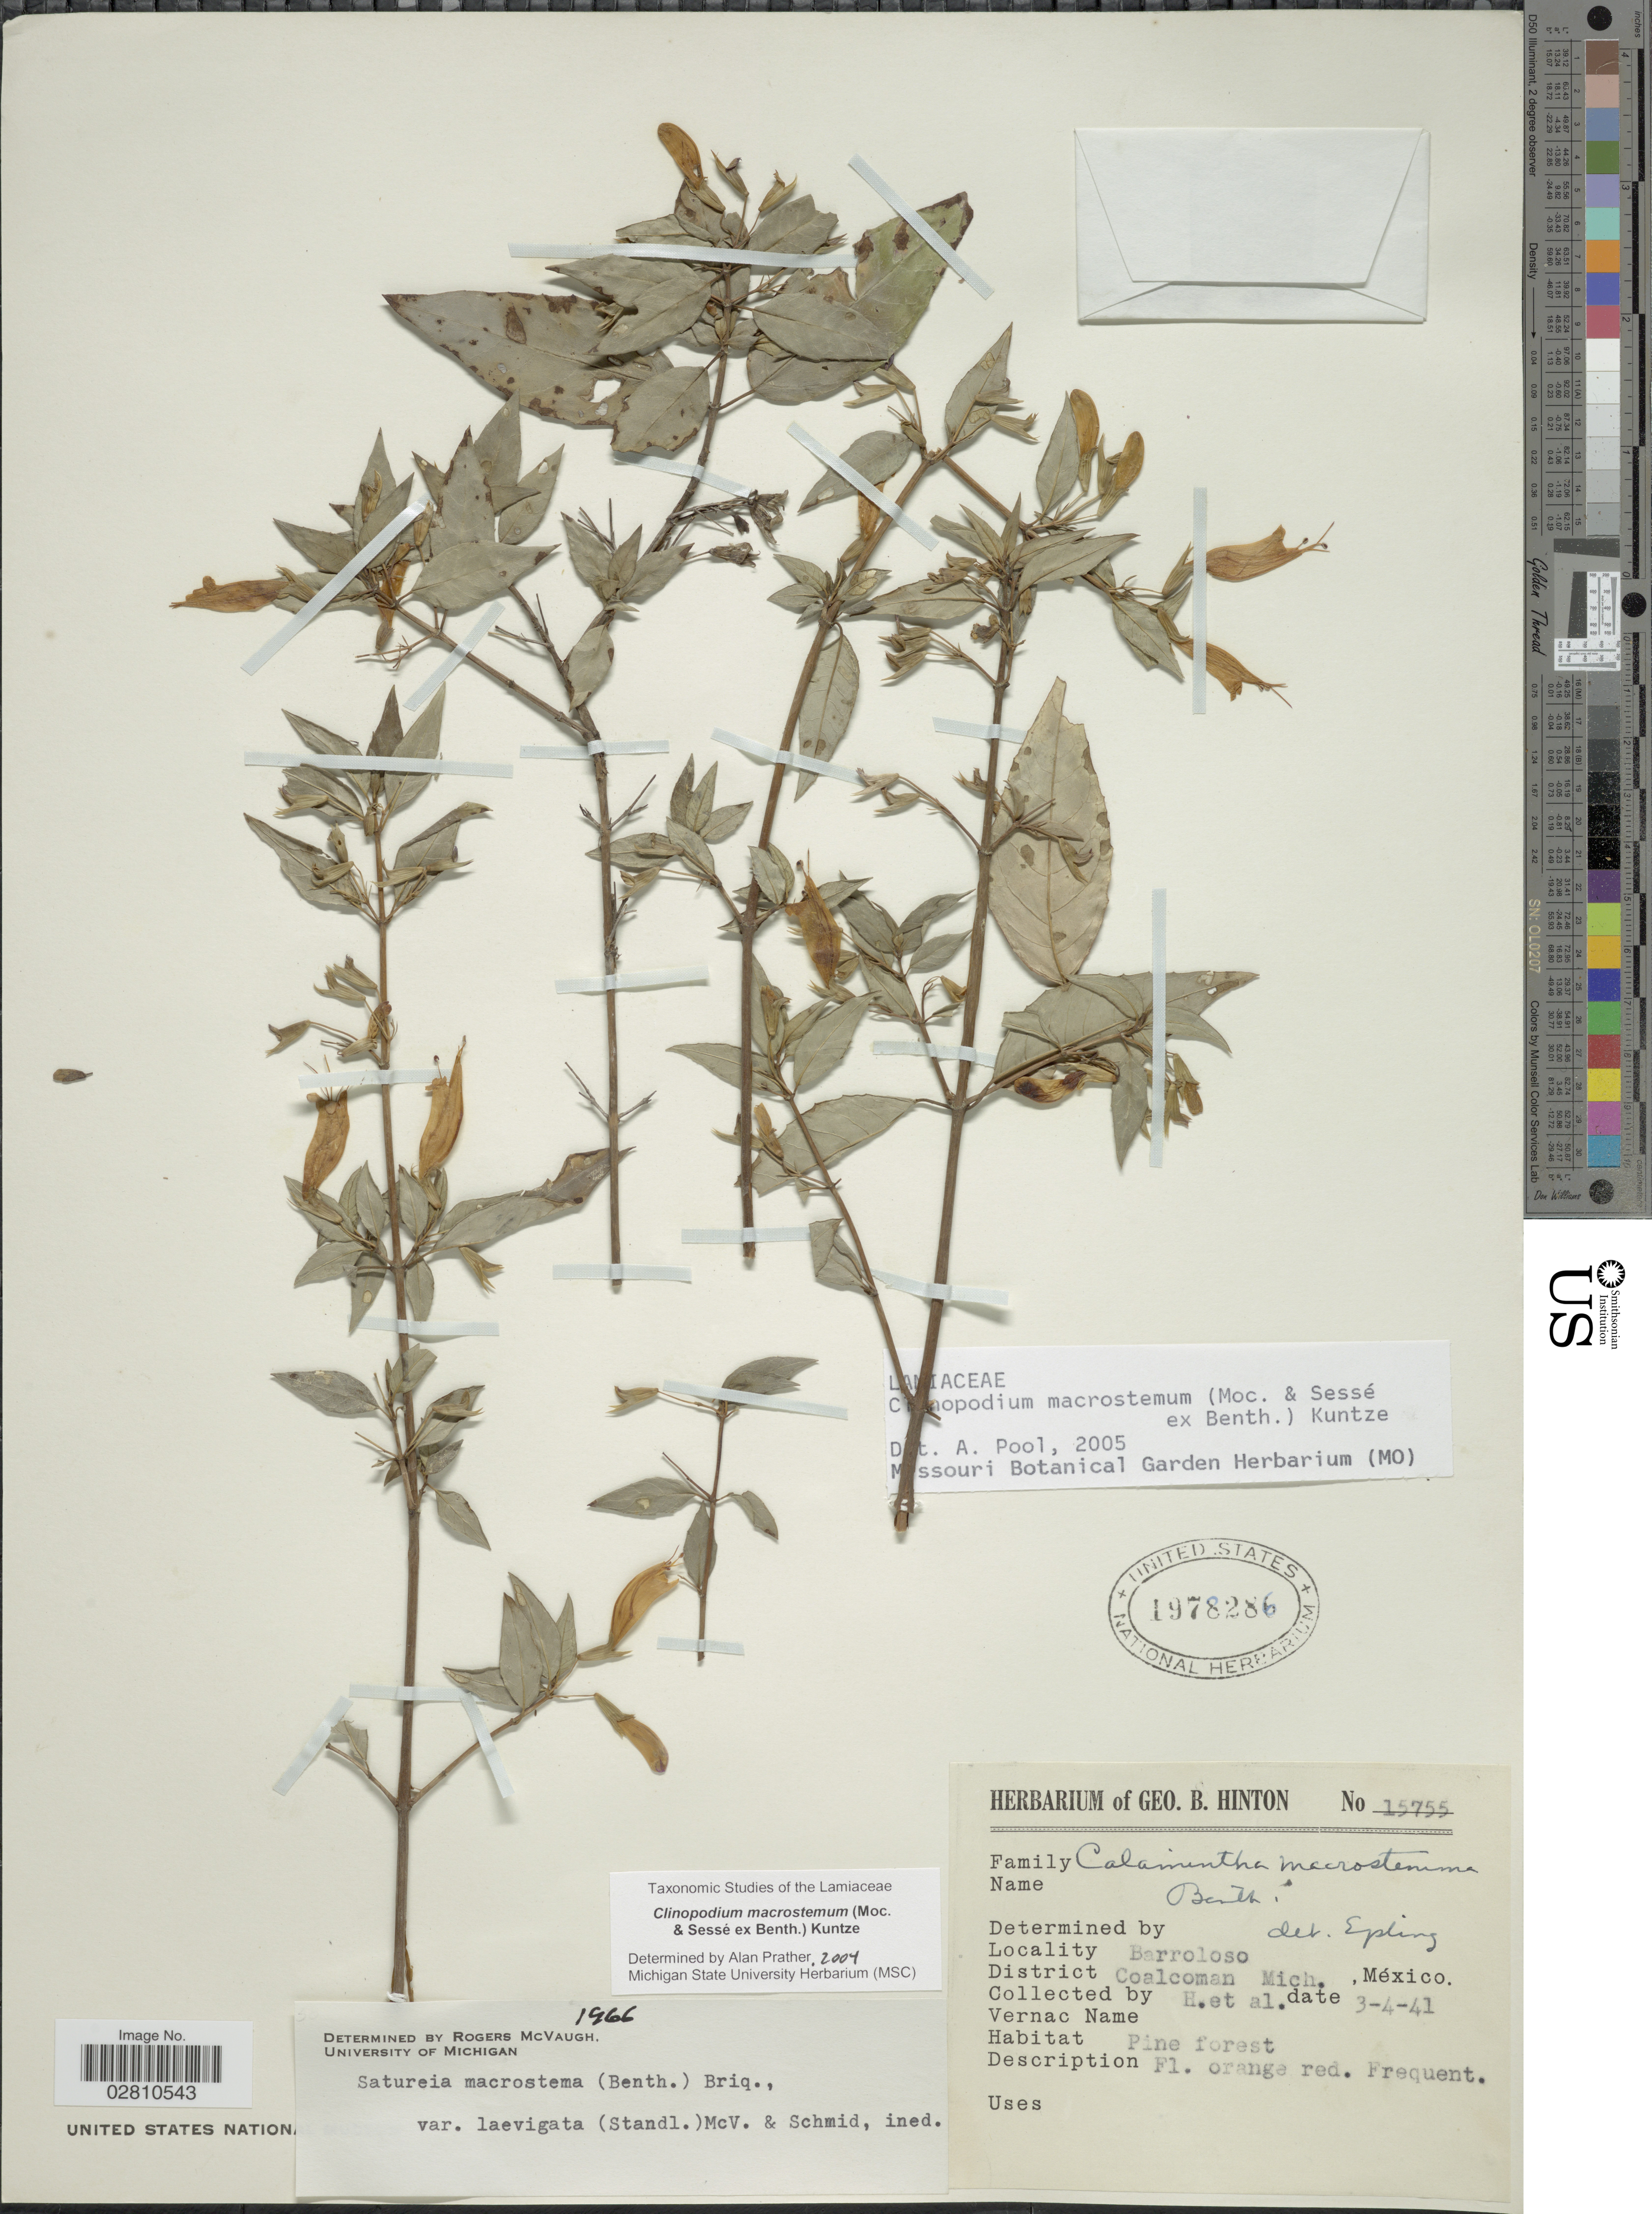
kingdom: Plantae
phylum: Tracheophyta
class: Magnoliopsida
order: Lamiales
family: Lamiaceae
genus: Clinopodium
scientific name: Clinopodium macrostemum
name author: (Moc. & Sessé ex Benth.) Kuntze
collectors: G. B. Hinton & et al.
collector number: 15755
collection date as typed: Transcribed d/m/y: 3/4/41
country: Mexico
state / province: Michoacán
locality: Barroloso, District Coalcoman, Mich.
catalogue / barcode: US 1978286